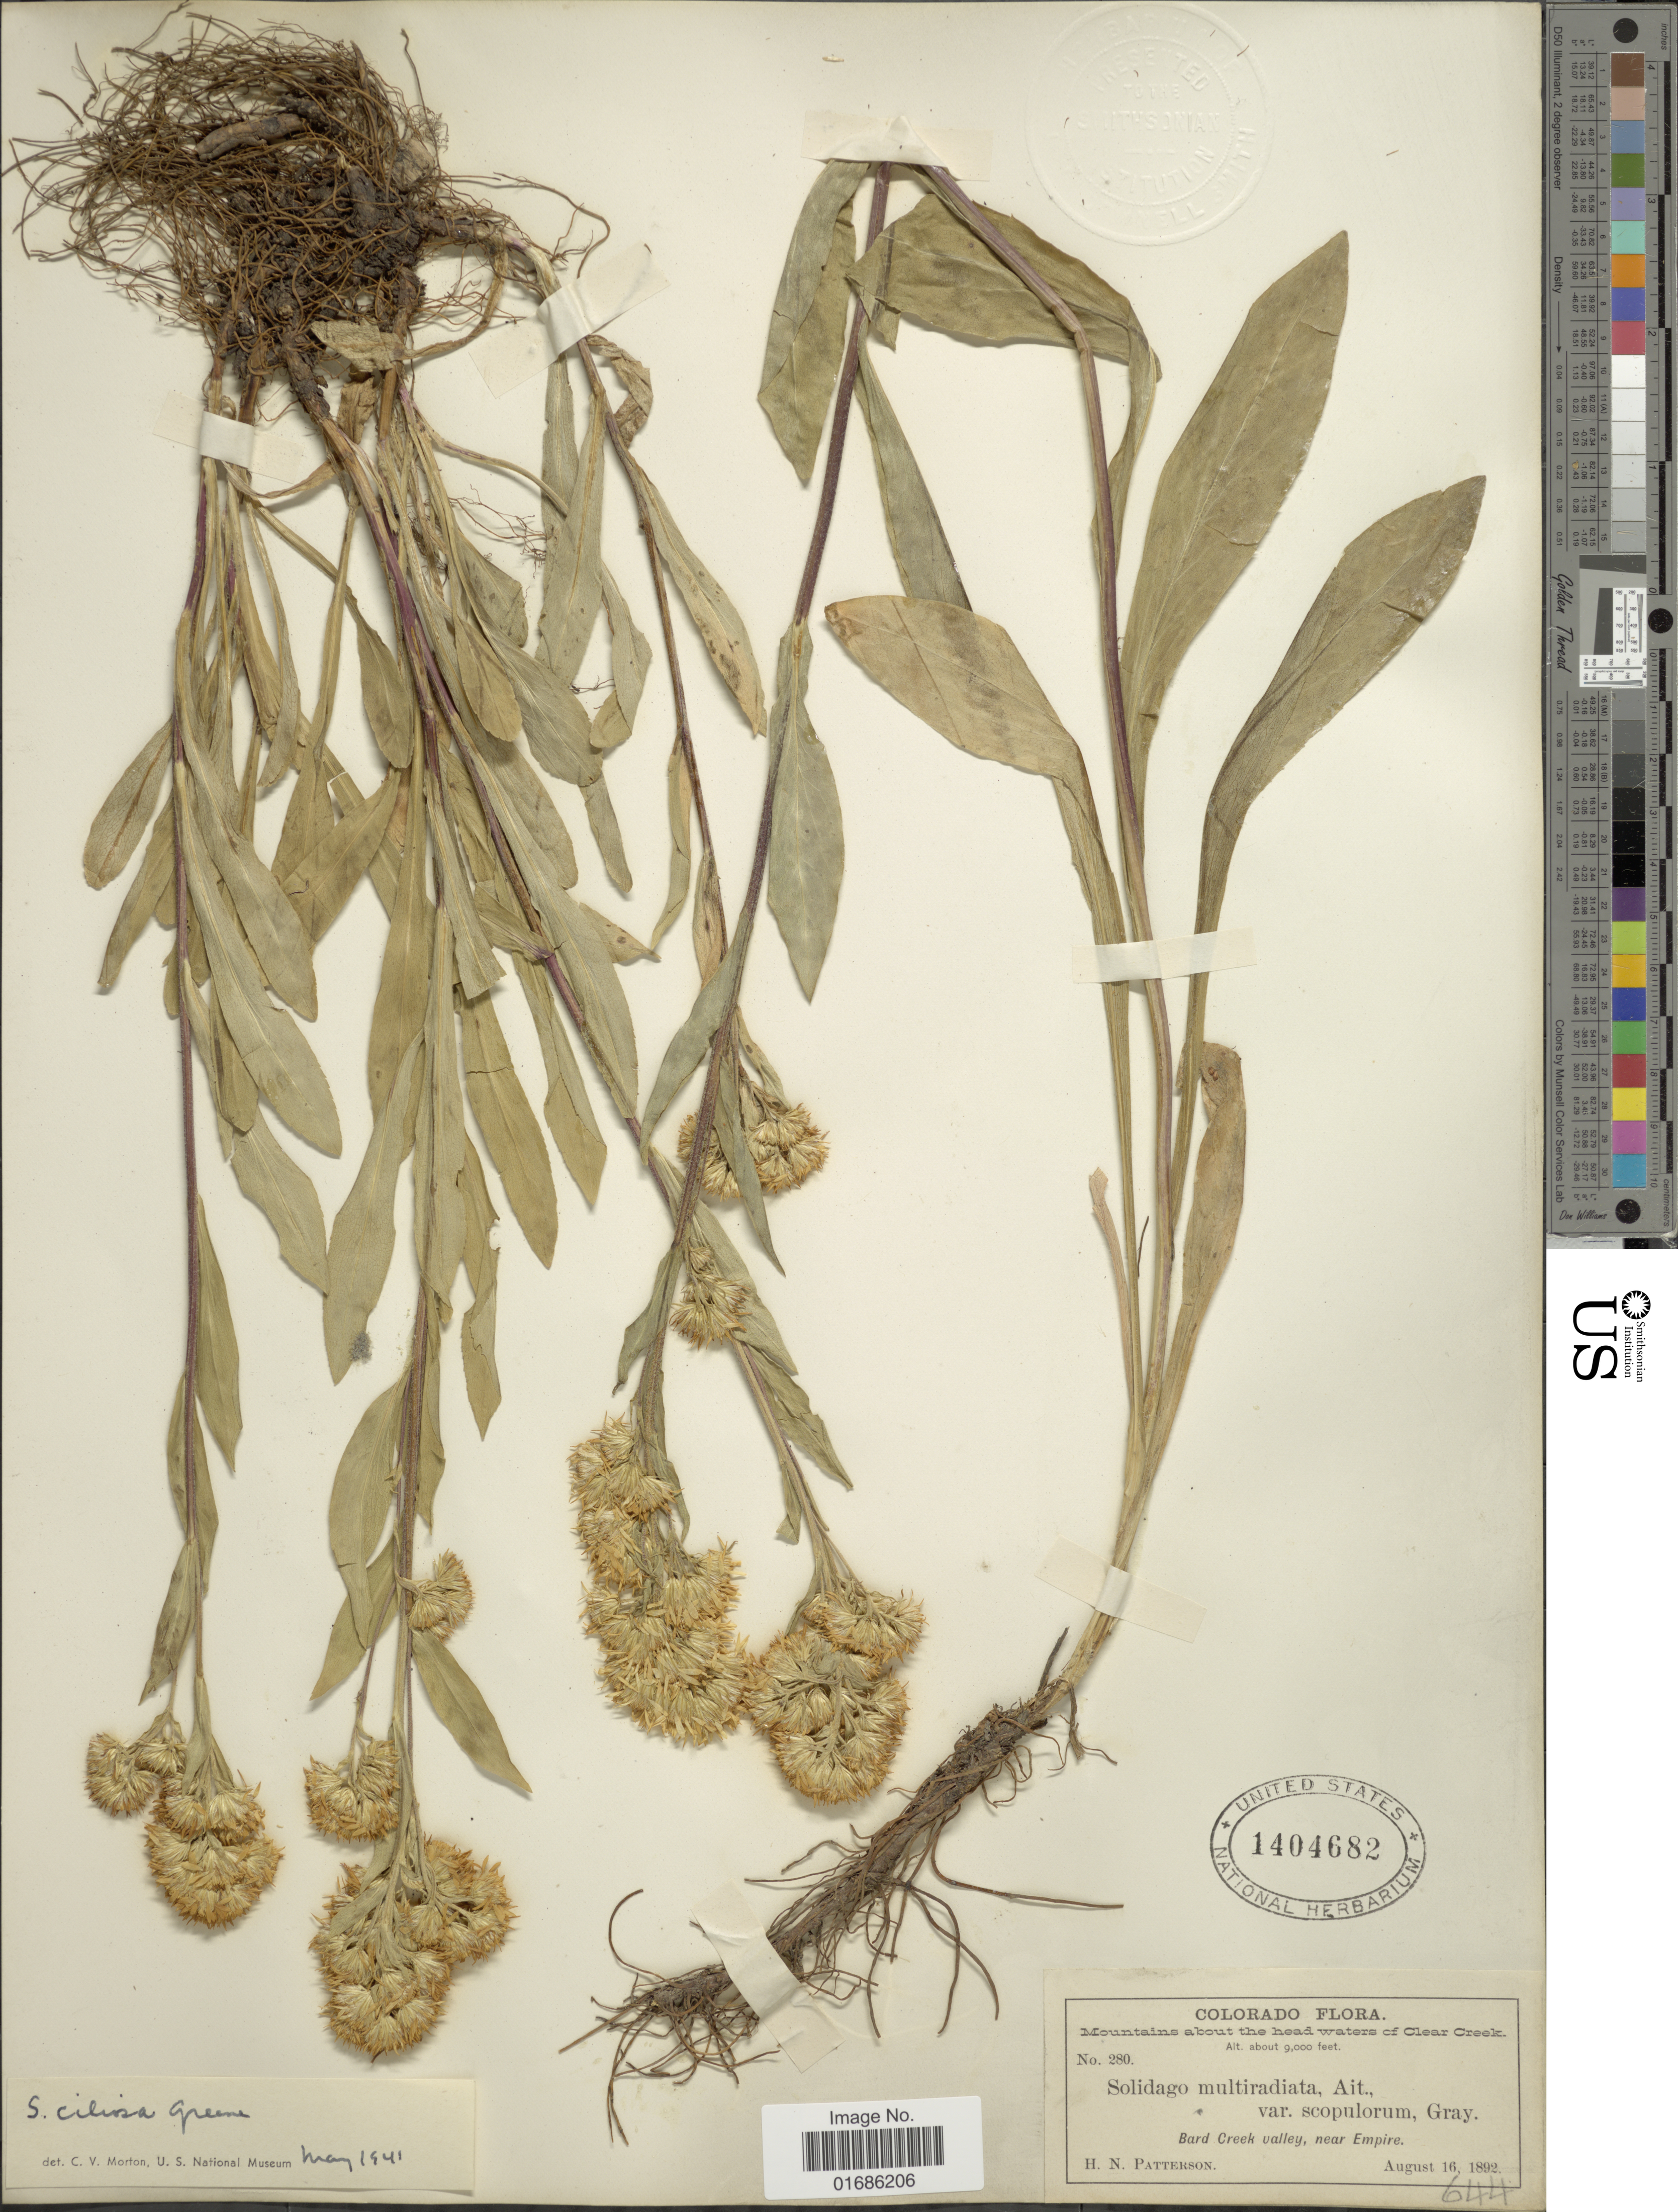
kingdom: Plantae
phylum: Tracheophyta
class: Magnoliopsida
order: Asterales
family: Asteraceae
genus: Solidago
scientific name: Solidago ciliosa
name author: Greene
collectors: H. N. Patterson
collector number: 280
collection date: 1892-08-16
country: United States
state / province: Colorado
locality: Mountains about the headwaters of Clear Creek, Bard Creek valley, near Empire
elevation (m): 2743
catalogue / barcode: US 1404682